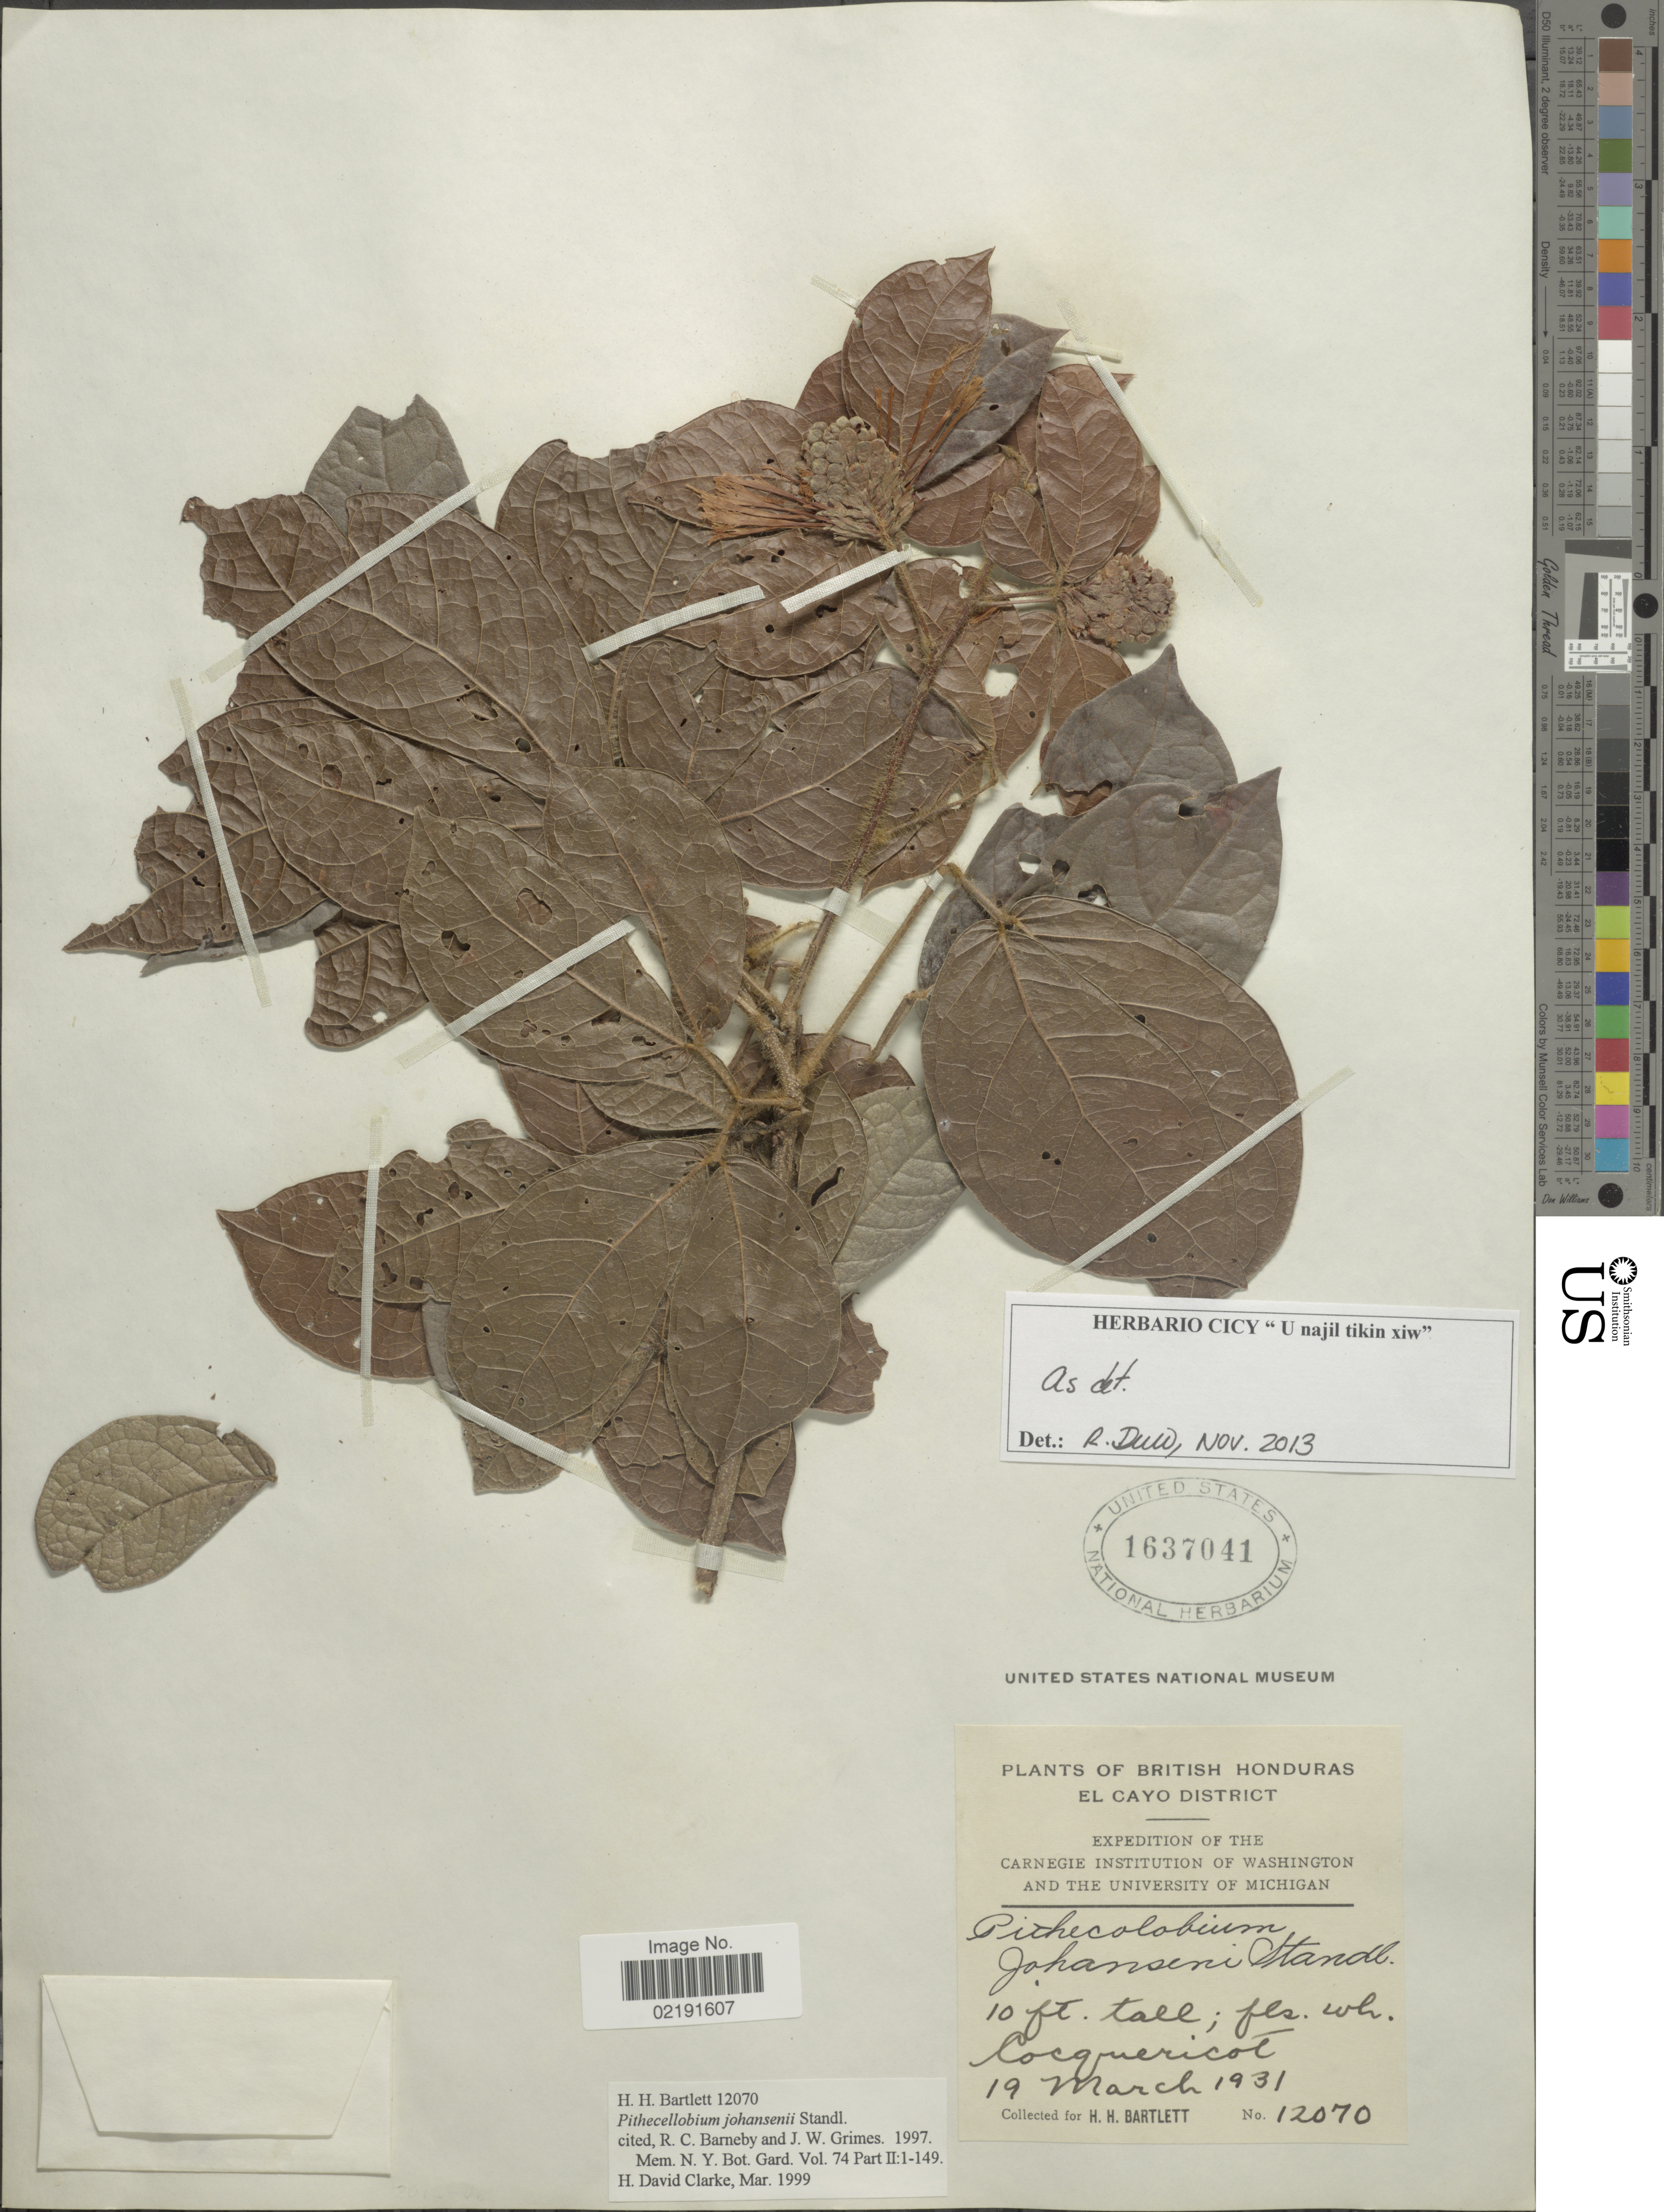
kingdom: Plantae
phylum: Tracheophyta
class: Magnoliopsida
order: Fabales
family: Fabaceae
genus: Pithecellobium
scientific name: Pithecellobium johansenii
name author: Standl.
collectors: H. H. Bartlett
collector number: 12070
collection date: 1931-03-19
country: Belize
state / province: Cayo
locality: British Honduras. El Cayo District. Cocquericot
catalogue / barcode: US 1637041